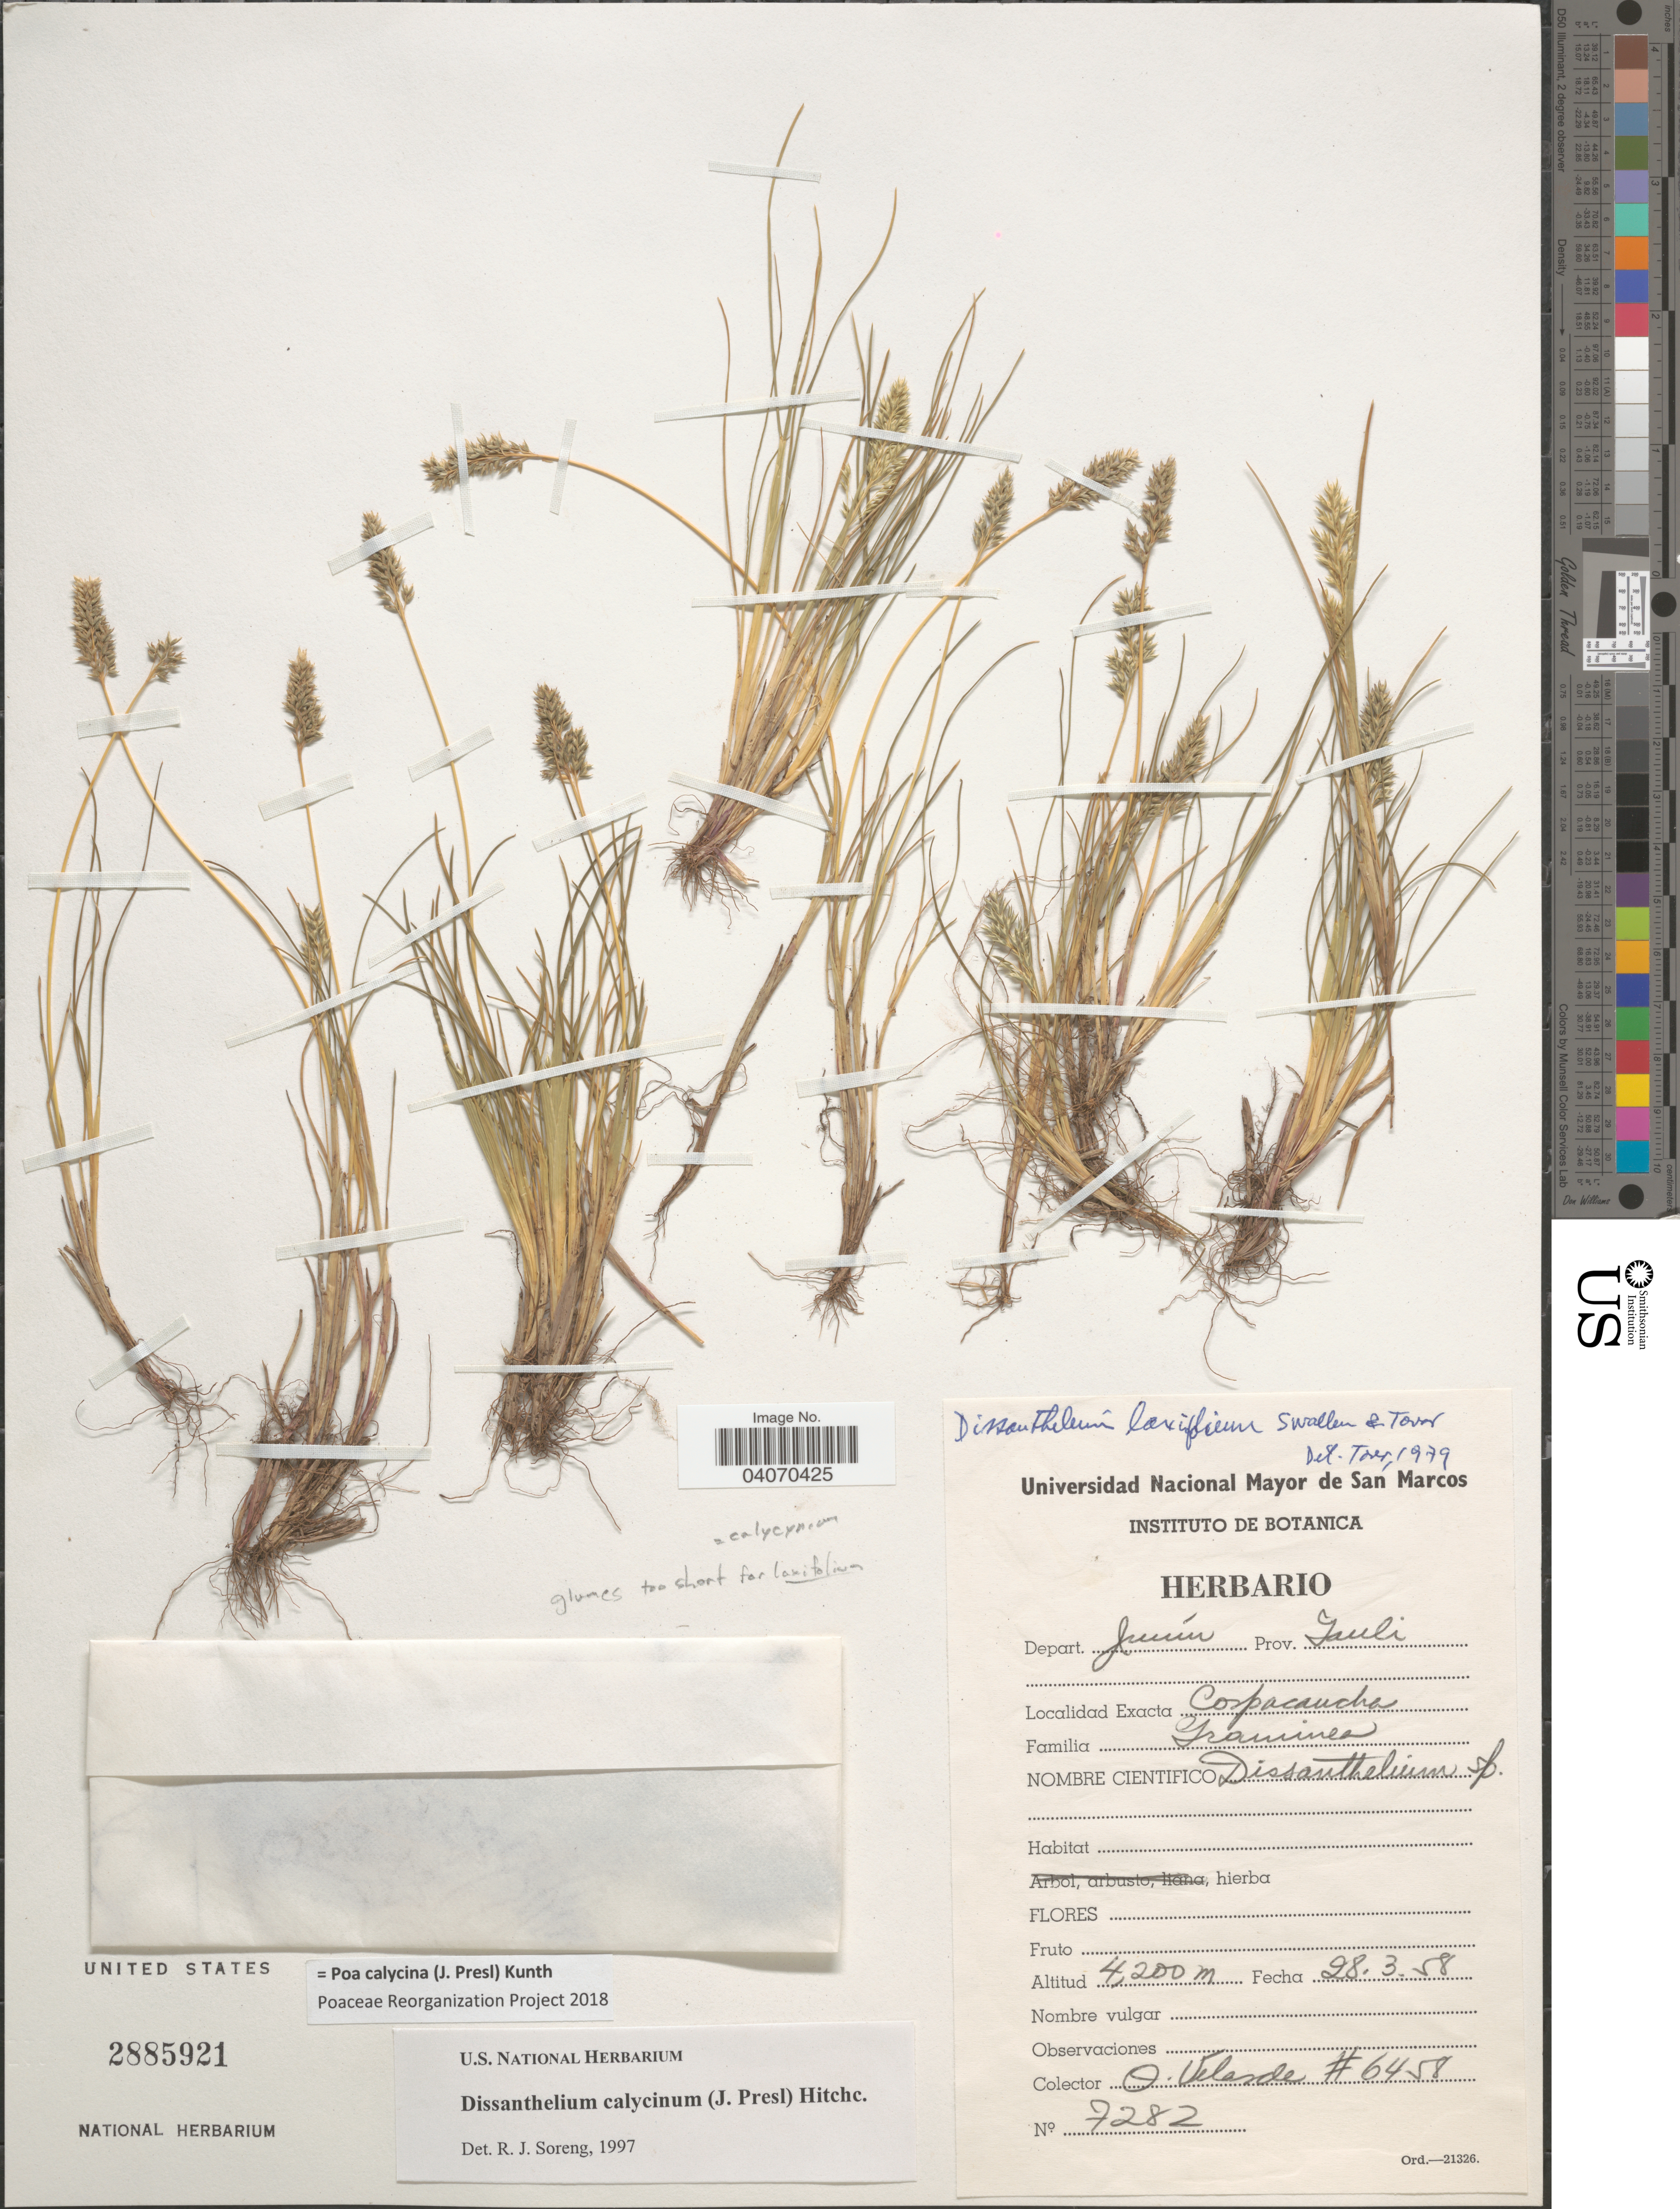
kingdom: Plantae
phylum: Tracheophyta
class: Liliopsida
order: Poales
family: Poaceae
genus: Poa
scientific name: Poa calycina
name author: (J. Presl) Kunth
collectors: O. Velarde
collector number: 6458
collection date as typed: Transcribed d/m/y: 28/3/58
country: Peru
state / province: Junín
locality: Depart. Junín. Prov. Yauli . Corpacancha.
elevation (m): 4200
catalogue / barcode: US 2885921